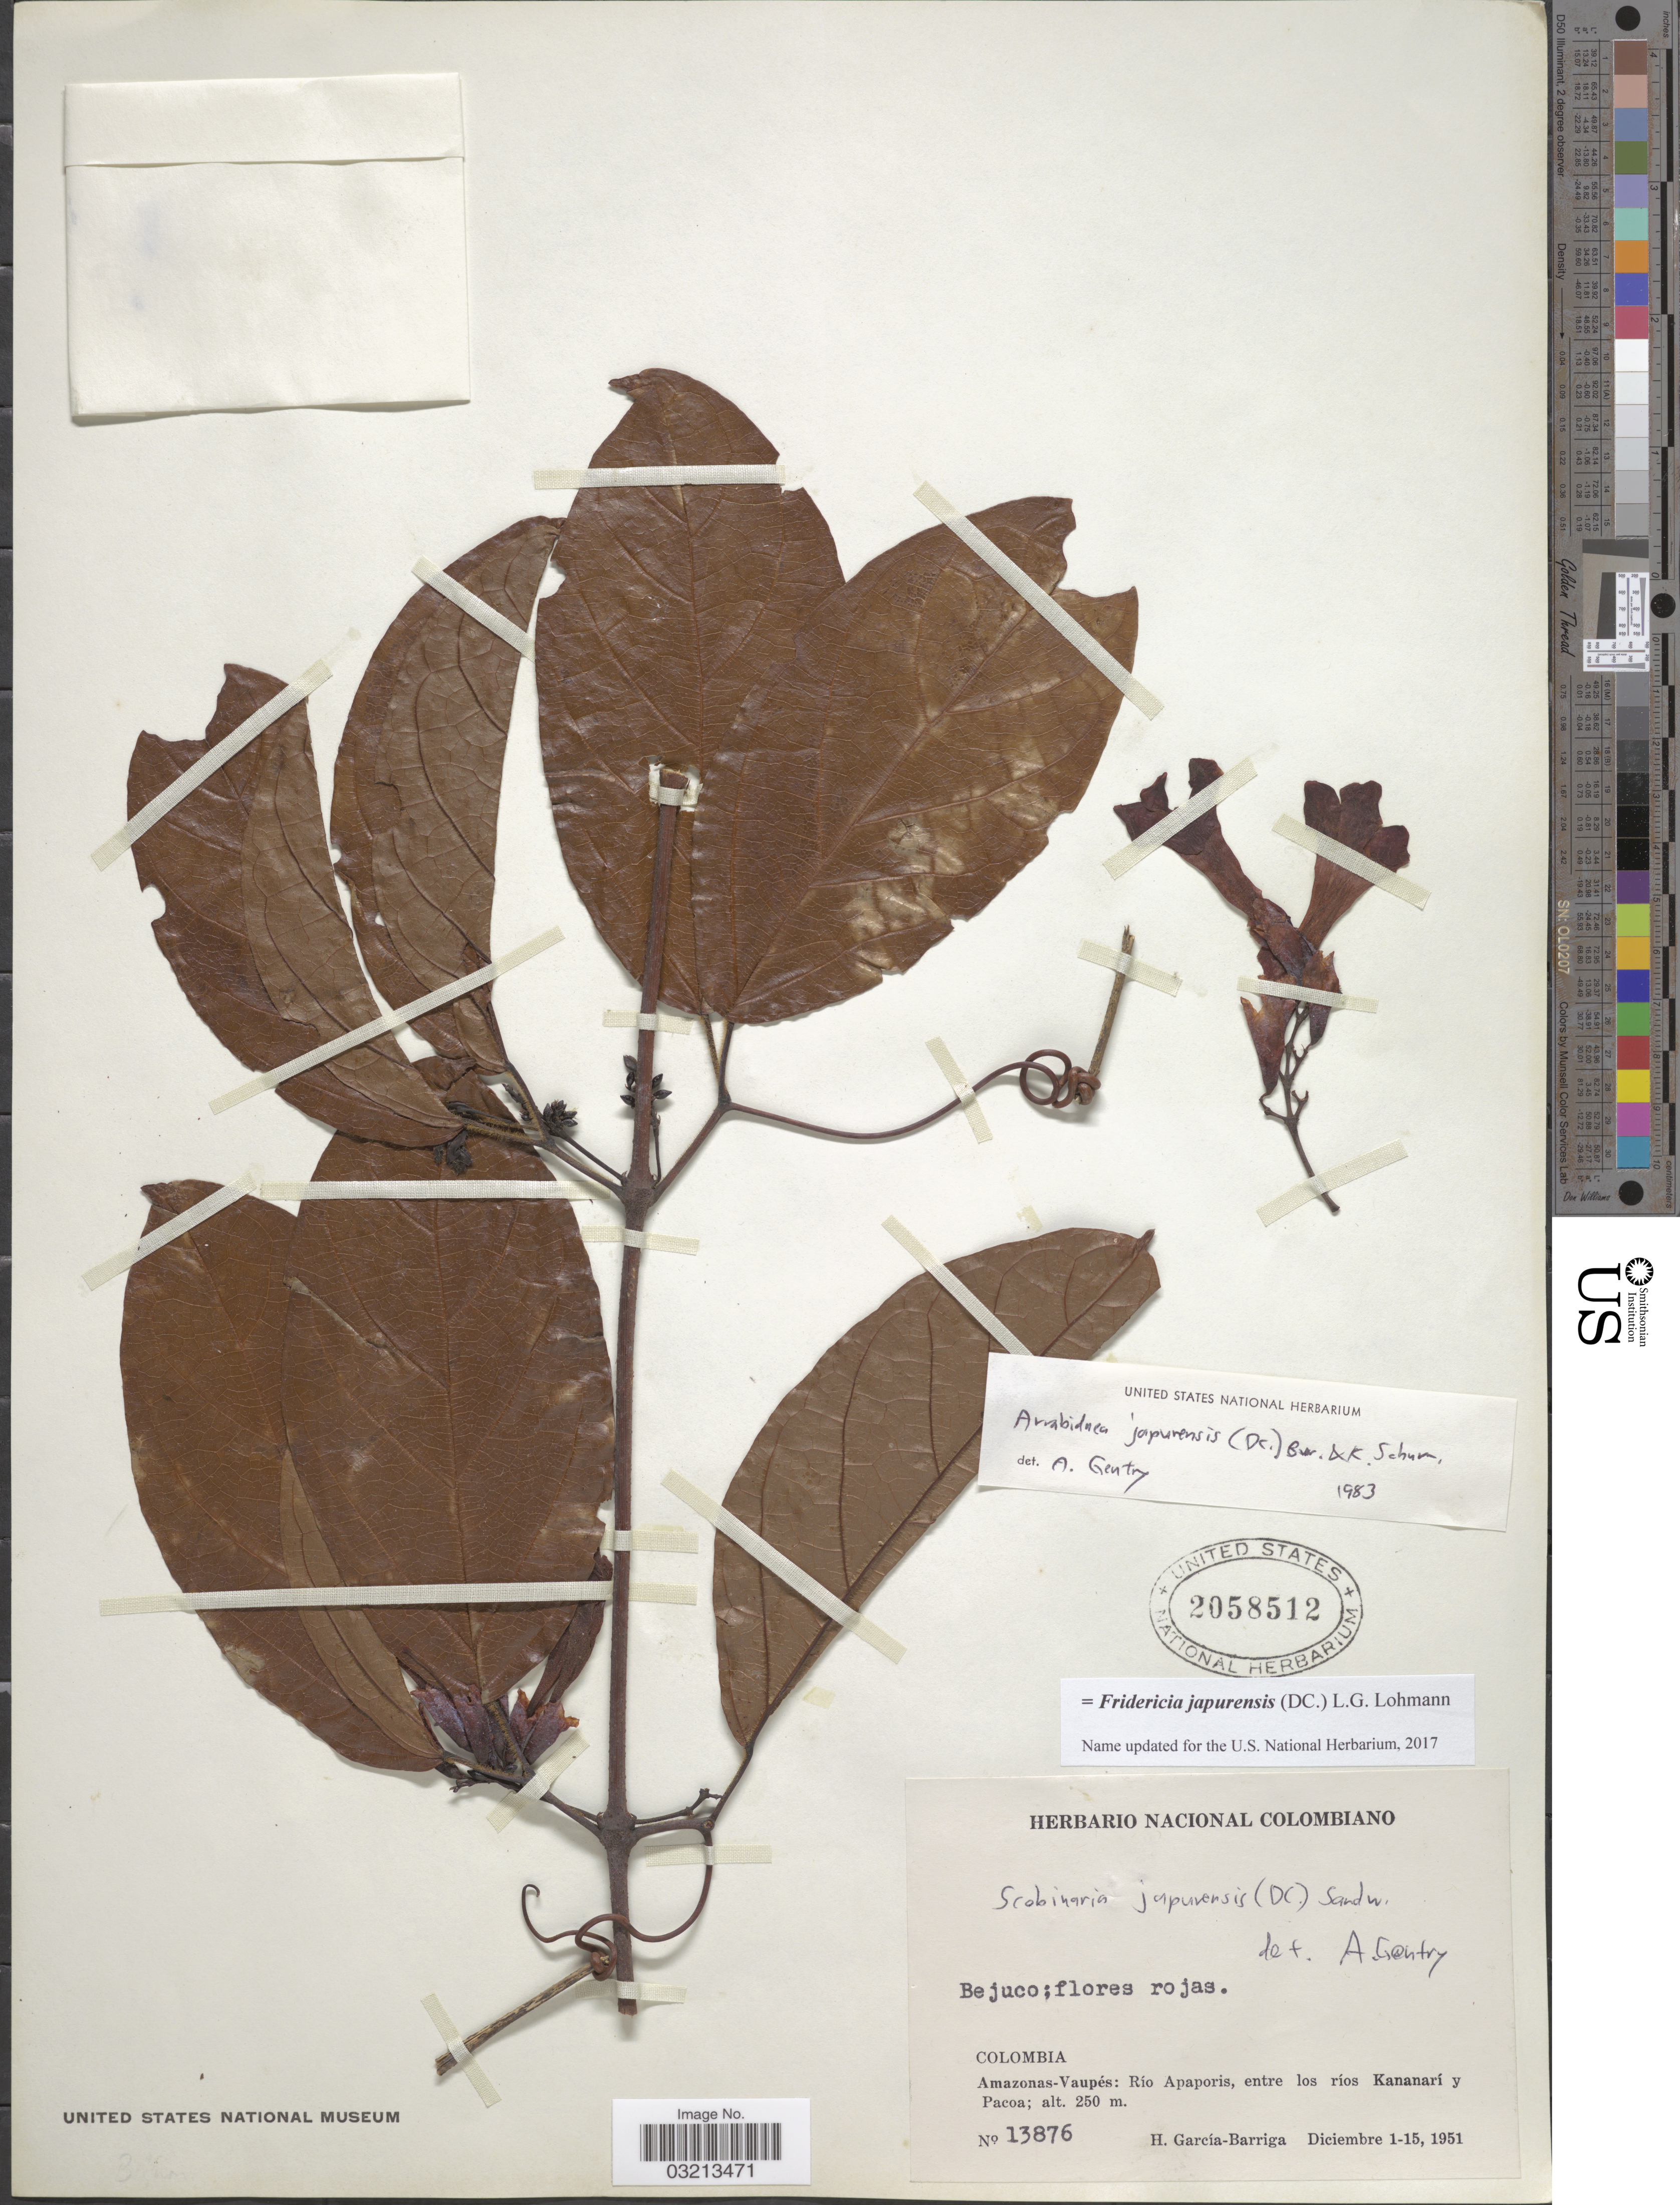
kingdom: Plantae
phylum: Tracheophyta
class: Magnoliopsida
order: Lamiales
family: Bignoniaceae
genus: Fridericia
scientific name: Fridericia japurensis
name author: (DC.) L.G. Lohmann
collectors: H. García Barriga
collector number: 13876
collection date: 1951-12-01/1951-12-15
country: Colombia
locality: Amazonas-Vaupés: Río Apaporis, entre los ríos Kananarí y Pacoa.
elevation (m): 250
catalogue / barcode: US 2058512